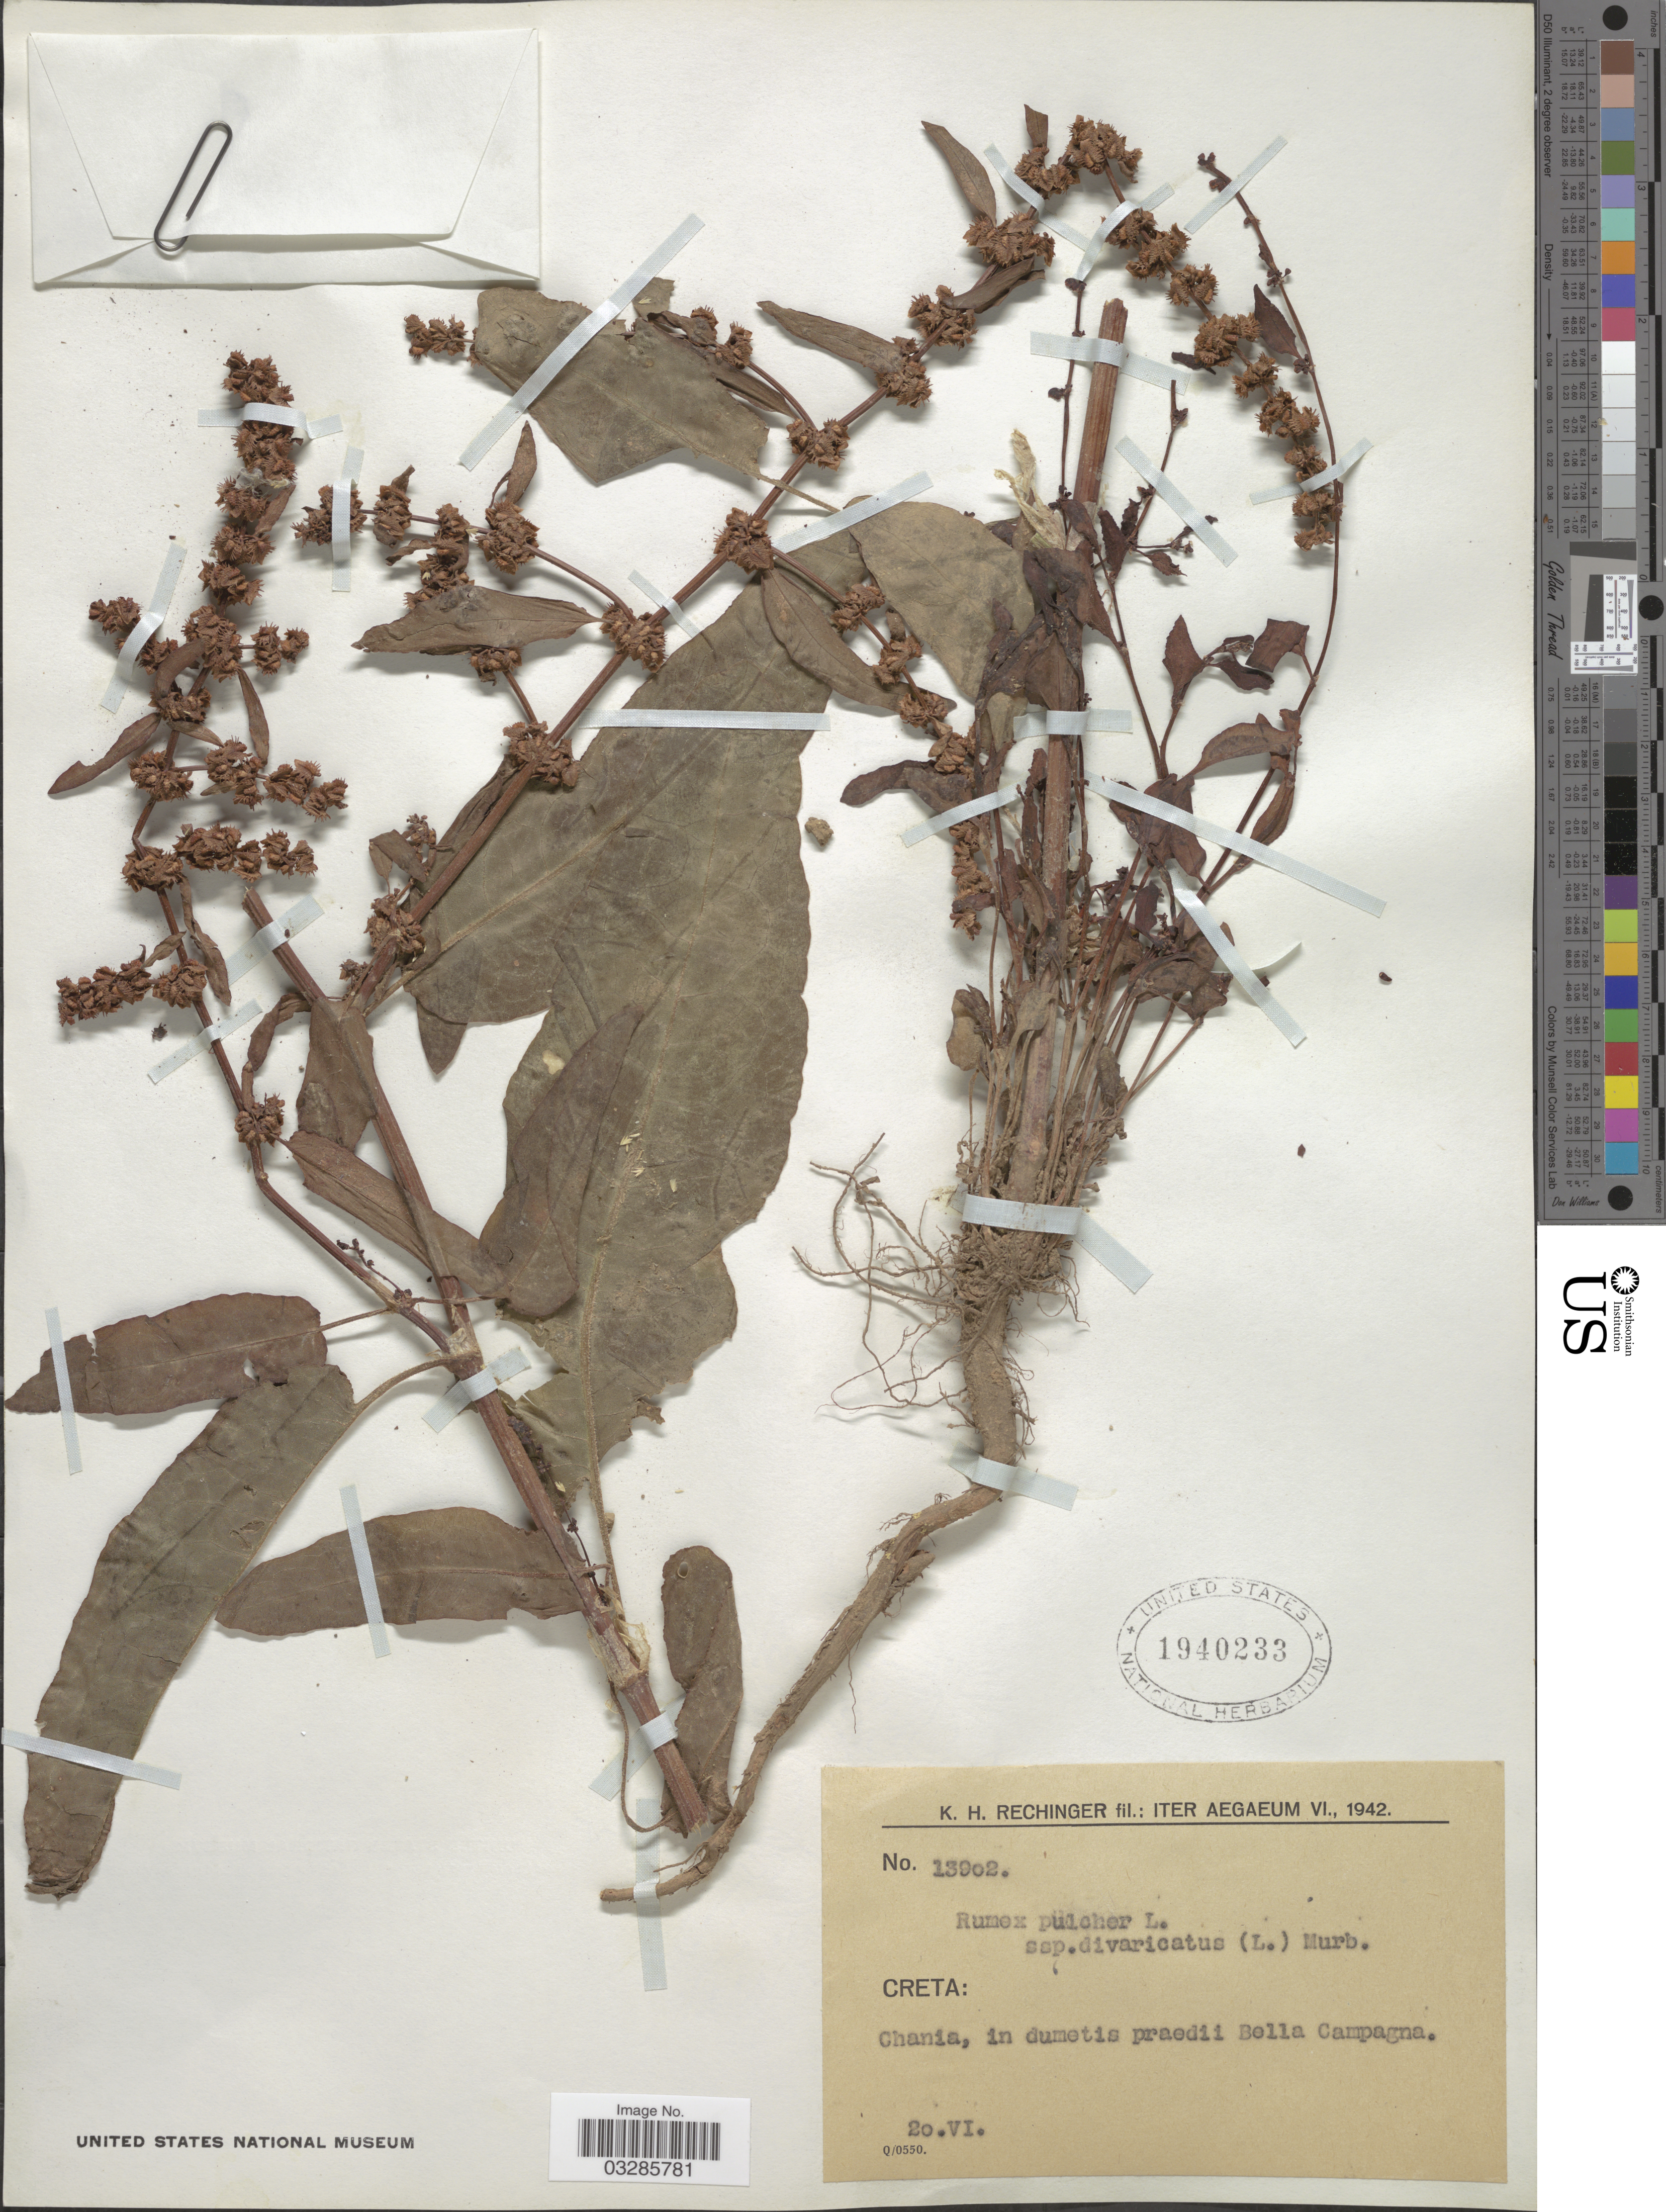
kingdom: Plantae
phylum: Tracheophyta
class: Magnoliopsida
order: Caryophyllales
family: Polygonaceae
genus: Rumex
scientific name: Rumex pulcher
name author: L.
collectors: K. H. Rechinger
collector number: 13902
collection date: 1942-06-20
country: Greece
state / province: Crete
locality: Iter Aegaeum, Creta: Chania, in dumetis praedii Bella Campagna.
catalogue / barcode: US 1940233